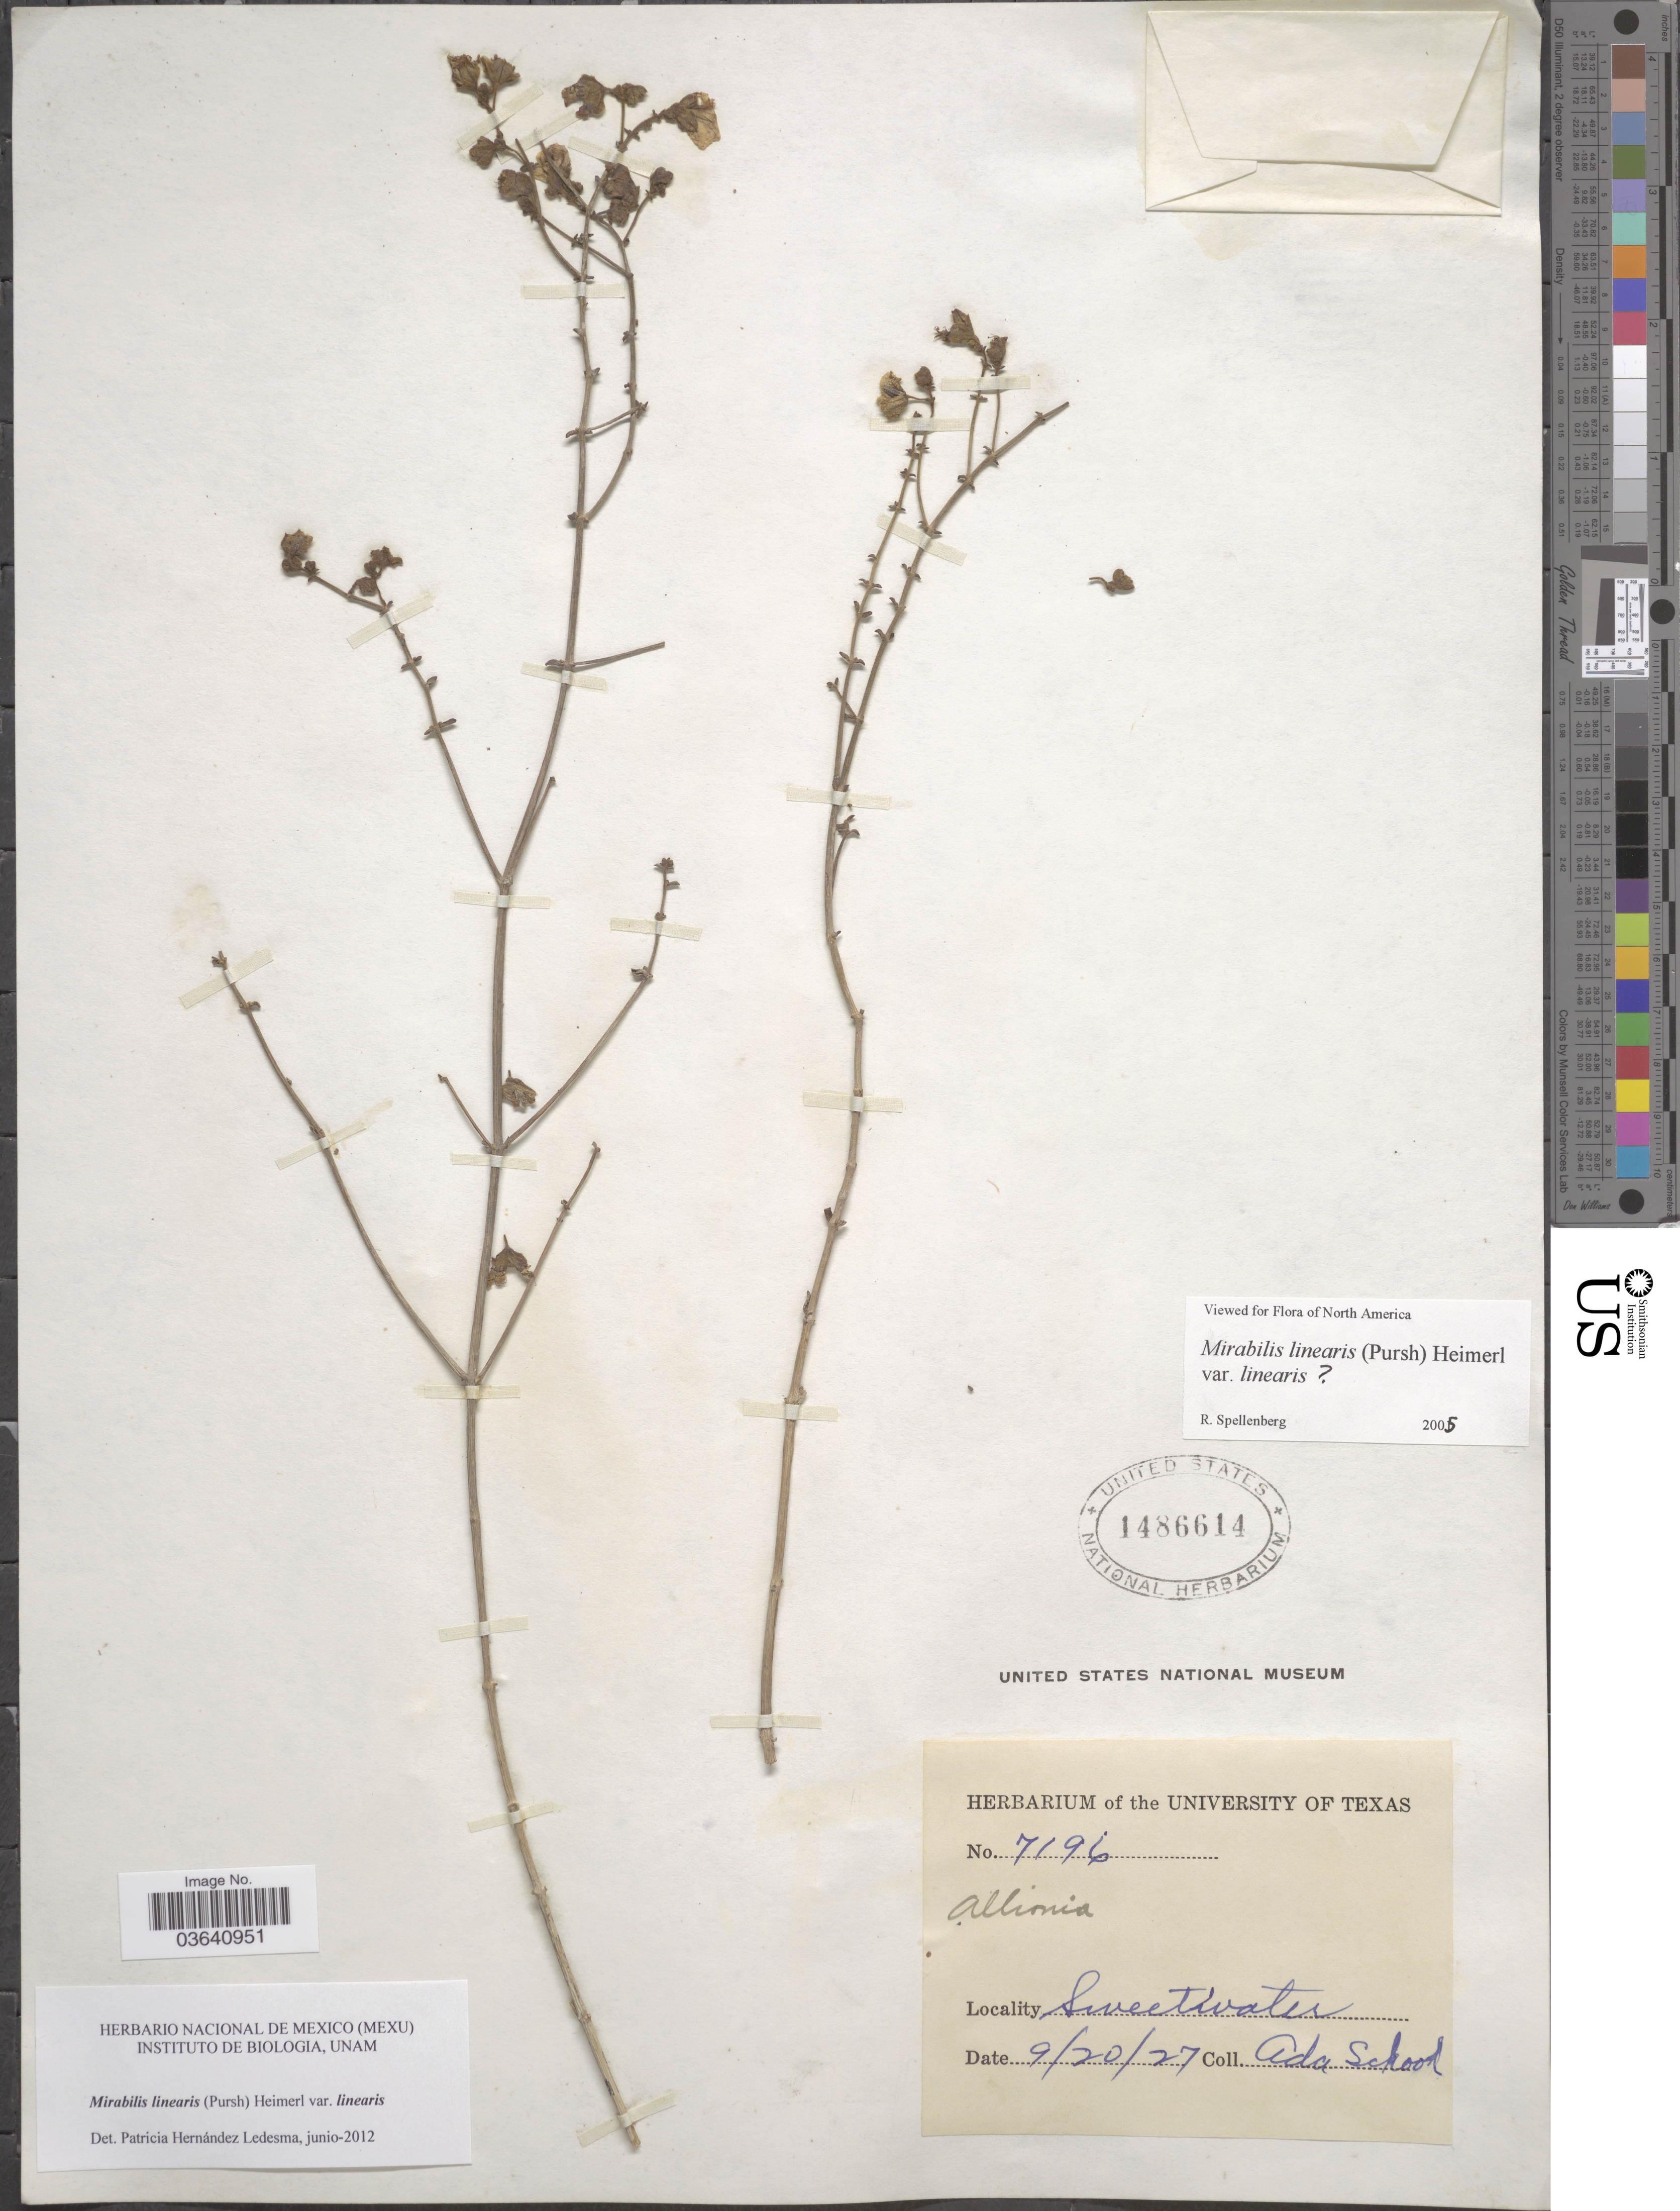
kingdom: Plantae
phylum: Tracheophyta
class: Magnoliopsida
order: Caryophyllales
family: Nyctaginaceae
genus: Mirabilis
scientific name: Mirabilis linearis var. linearis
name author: (Pursh) Heimerl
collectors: Ada School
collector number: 7196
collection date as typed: Transcribed d/m/y: 20/9/27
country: United States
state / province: Texas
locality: Sweetwater.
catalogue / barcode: US 1486614